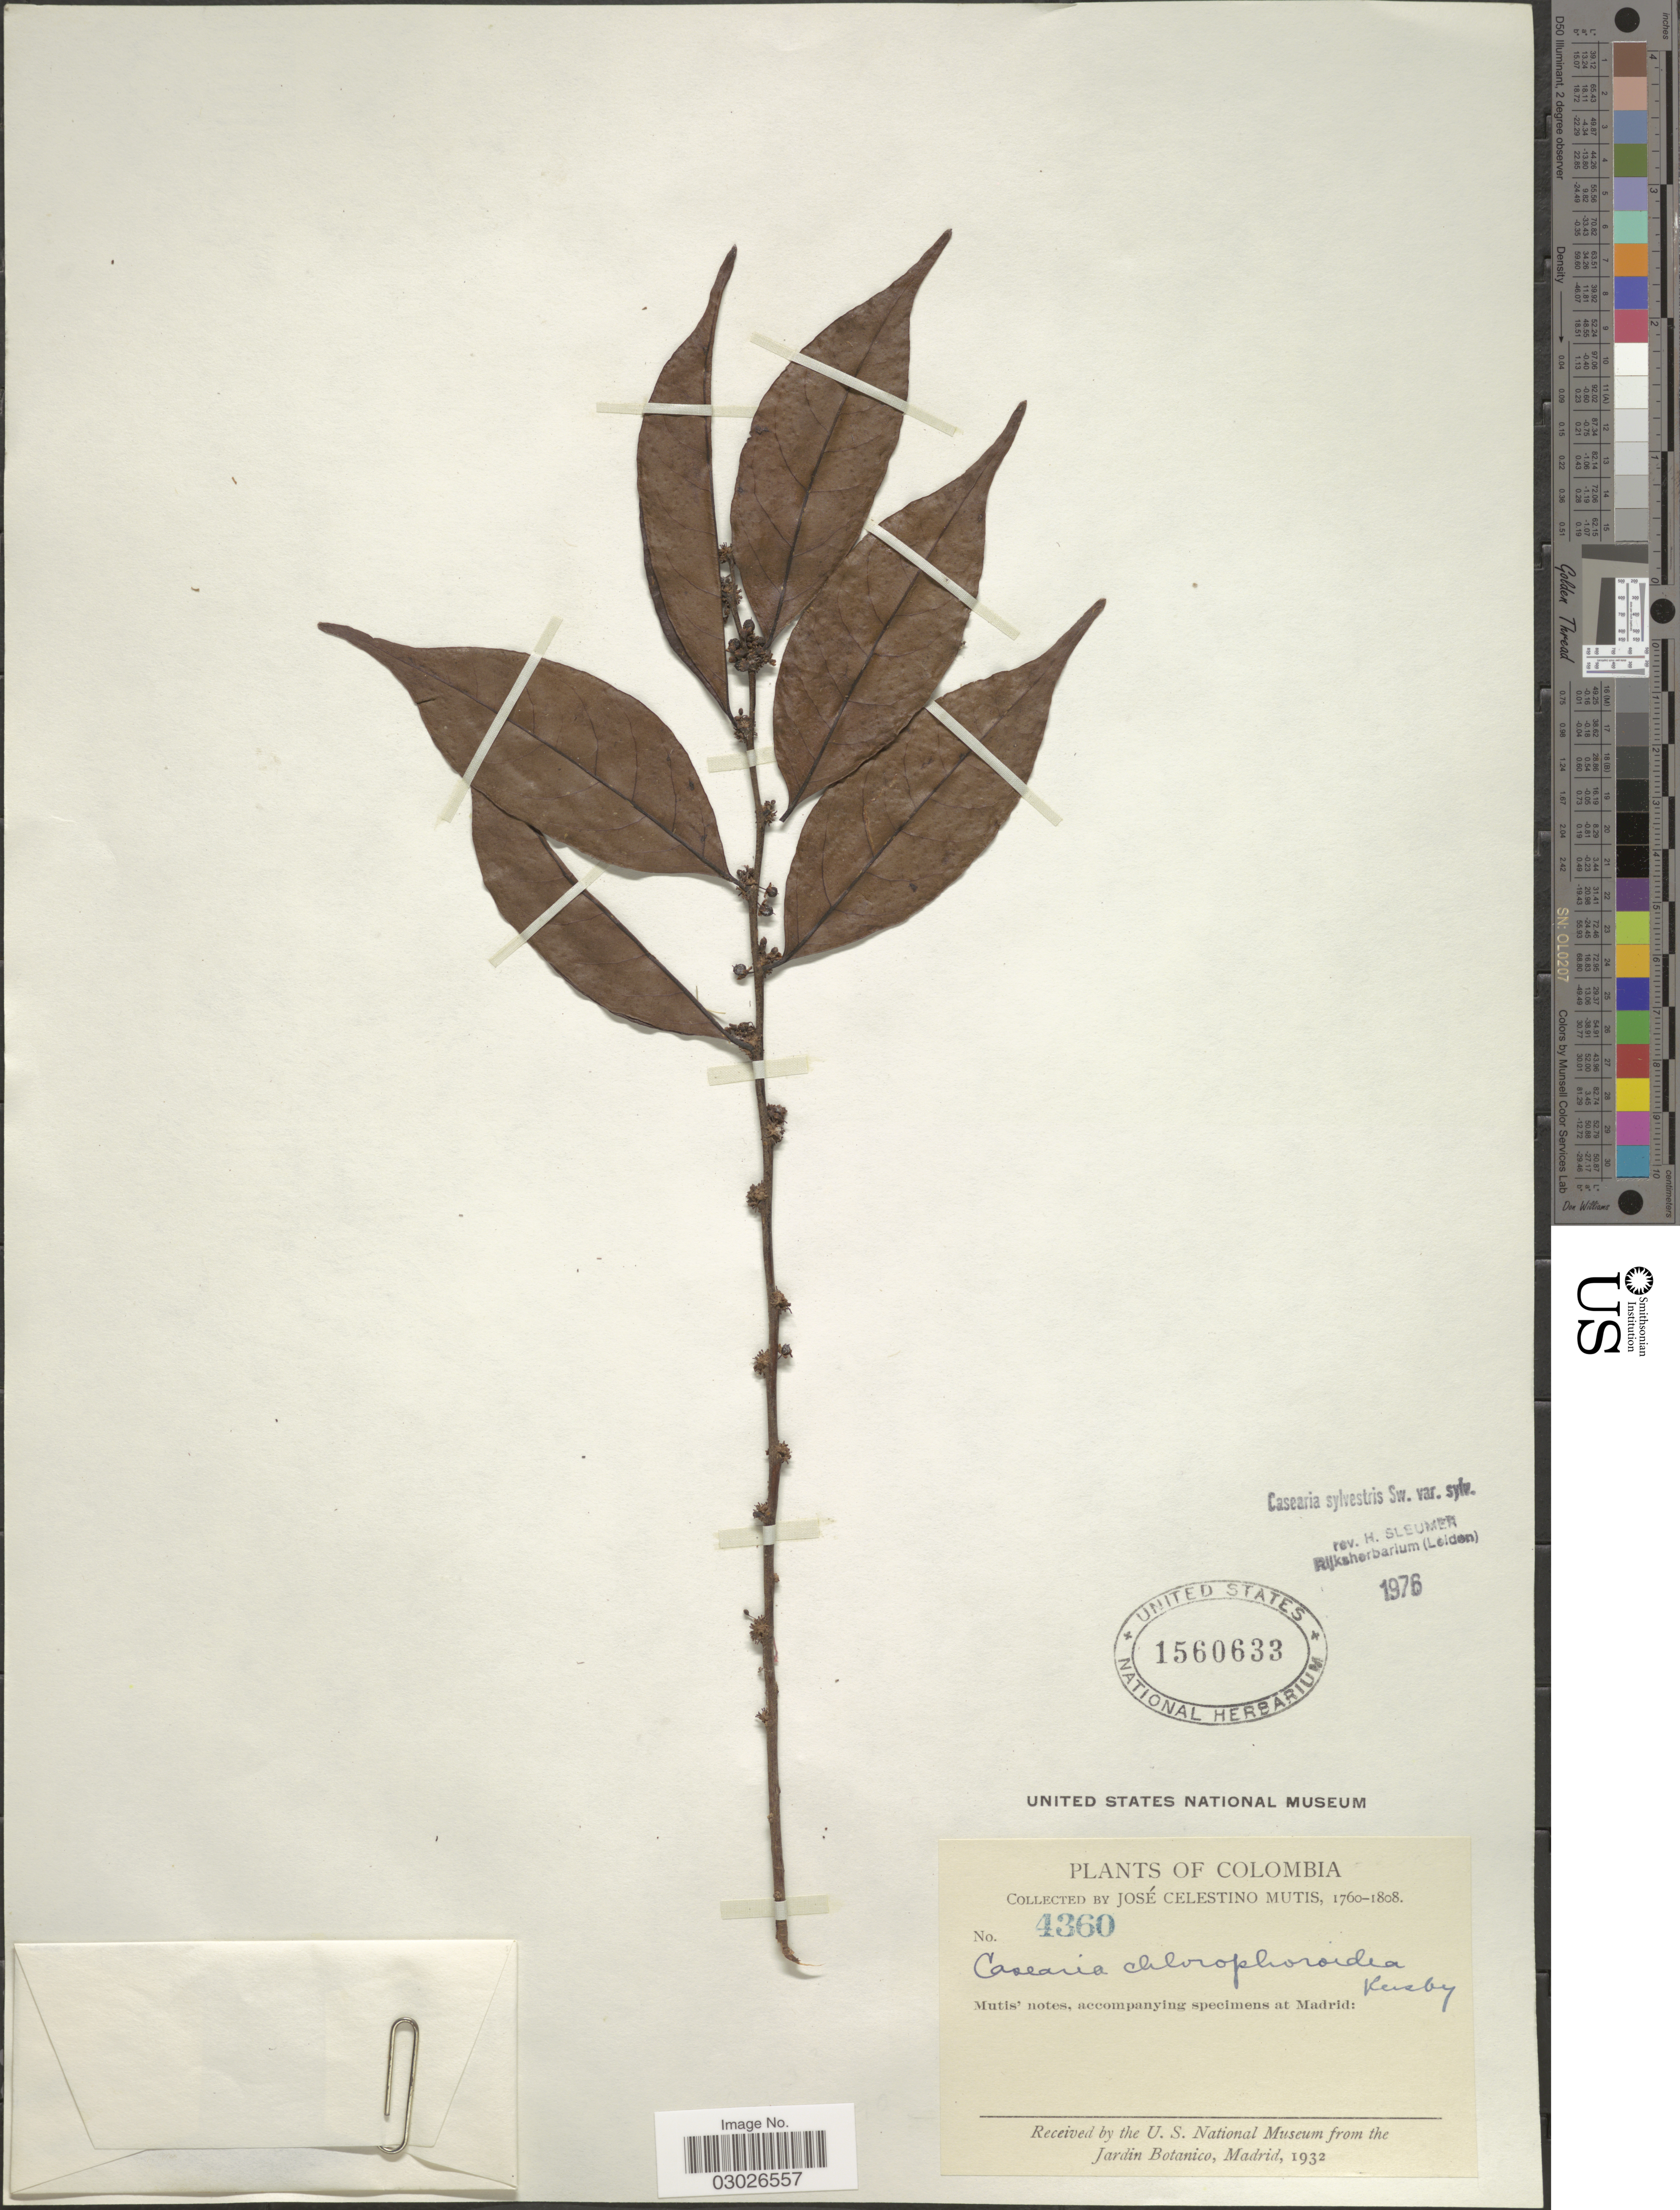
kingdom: Plantae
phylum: Tracheophyta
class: Magnoliopsida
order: Malpighiales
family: Salicaceae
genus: Casearia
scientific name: Casearia sylvestris var. sylvestris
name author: Sw.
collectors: J. C. B. Mutis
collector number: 4360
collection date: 1760/1808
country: Colombia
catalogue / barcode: US 1560633